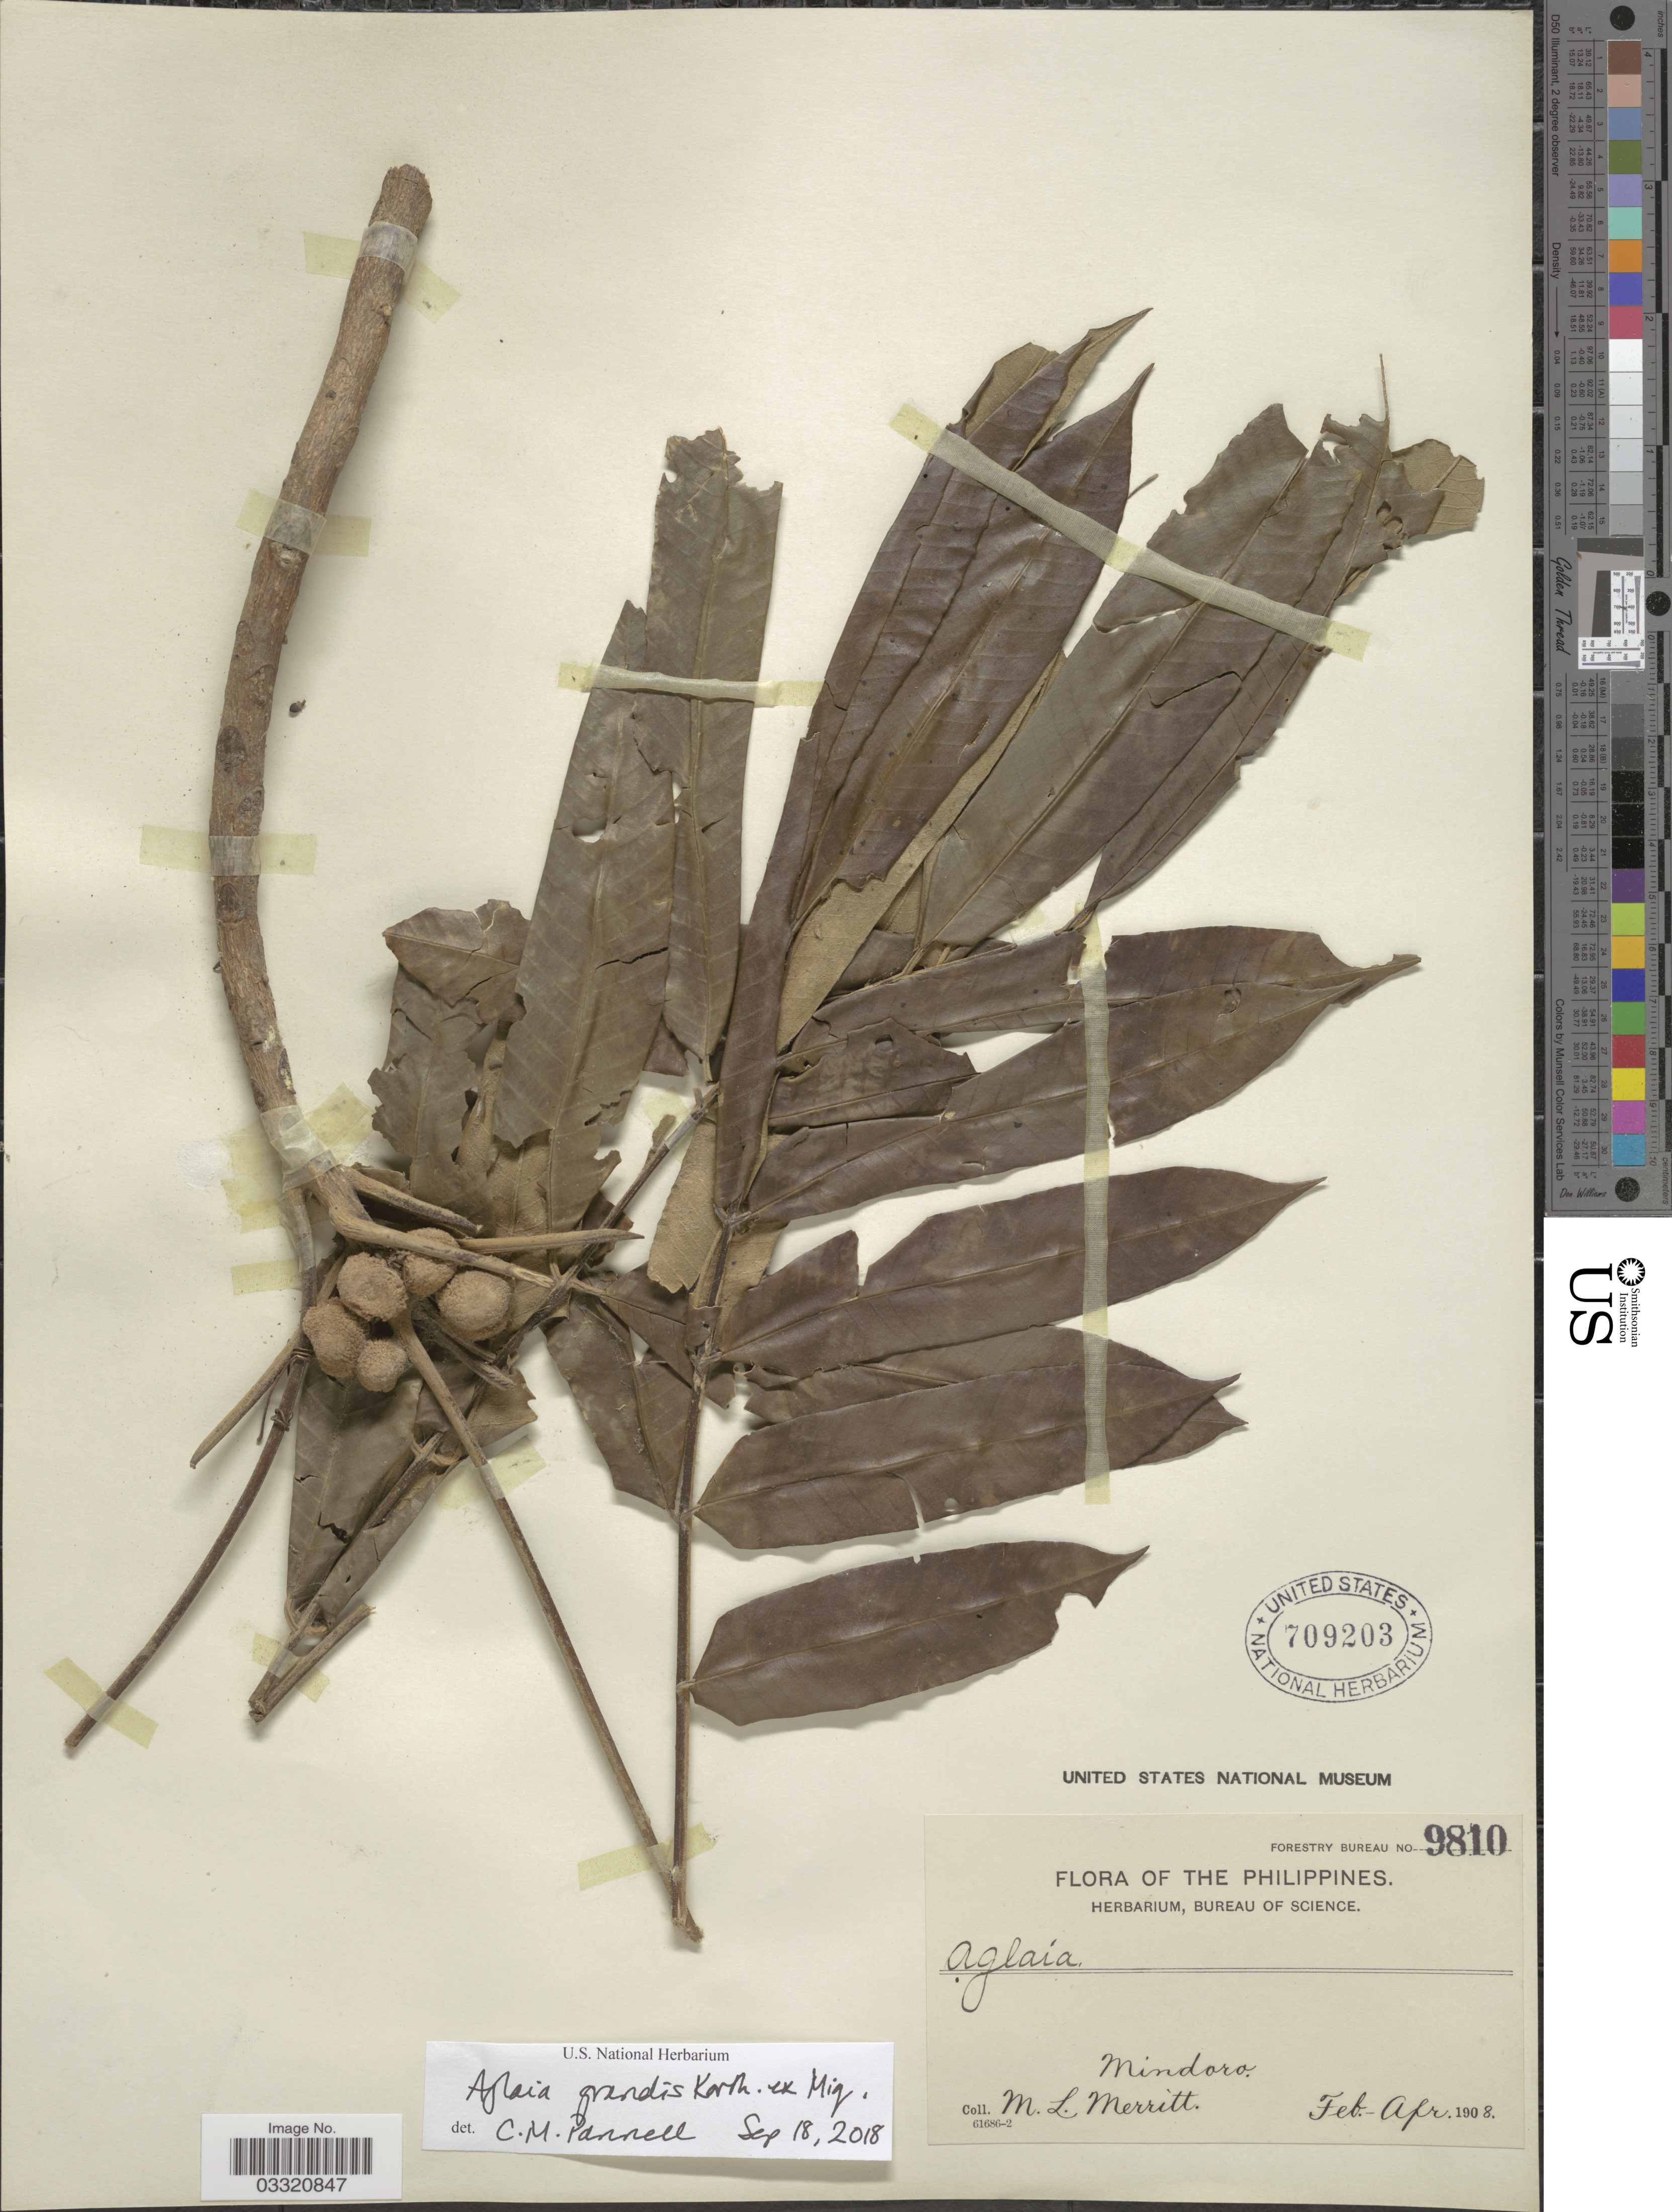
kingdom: Plantae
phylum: Tracheophyta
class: Magnoliopsida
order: Sapindales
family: Meliaceae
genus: Aglaia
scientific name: Aglaia grandis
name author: Korth.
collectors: M. L. Merritt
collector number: Forestry Bureau 9810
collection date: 1908-02/1908-04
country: Philippines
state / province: Mimaropa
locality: Mindoro.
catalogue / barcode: US 709203